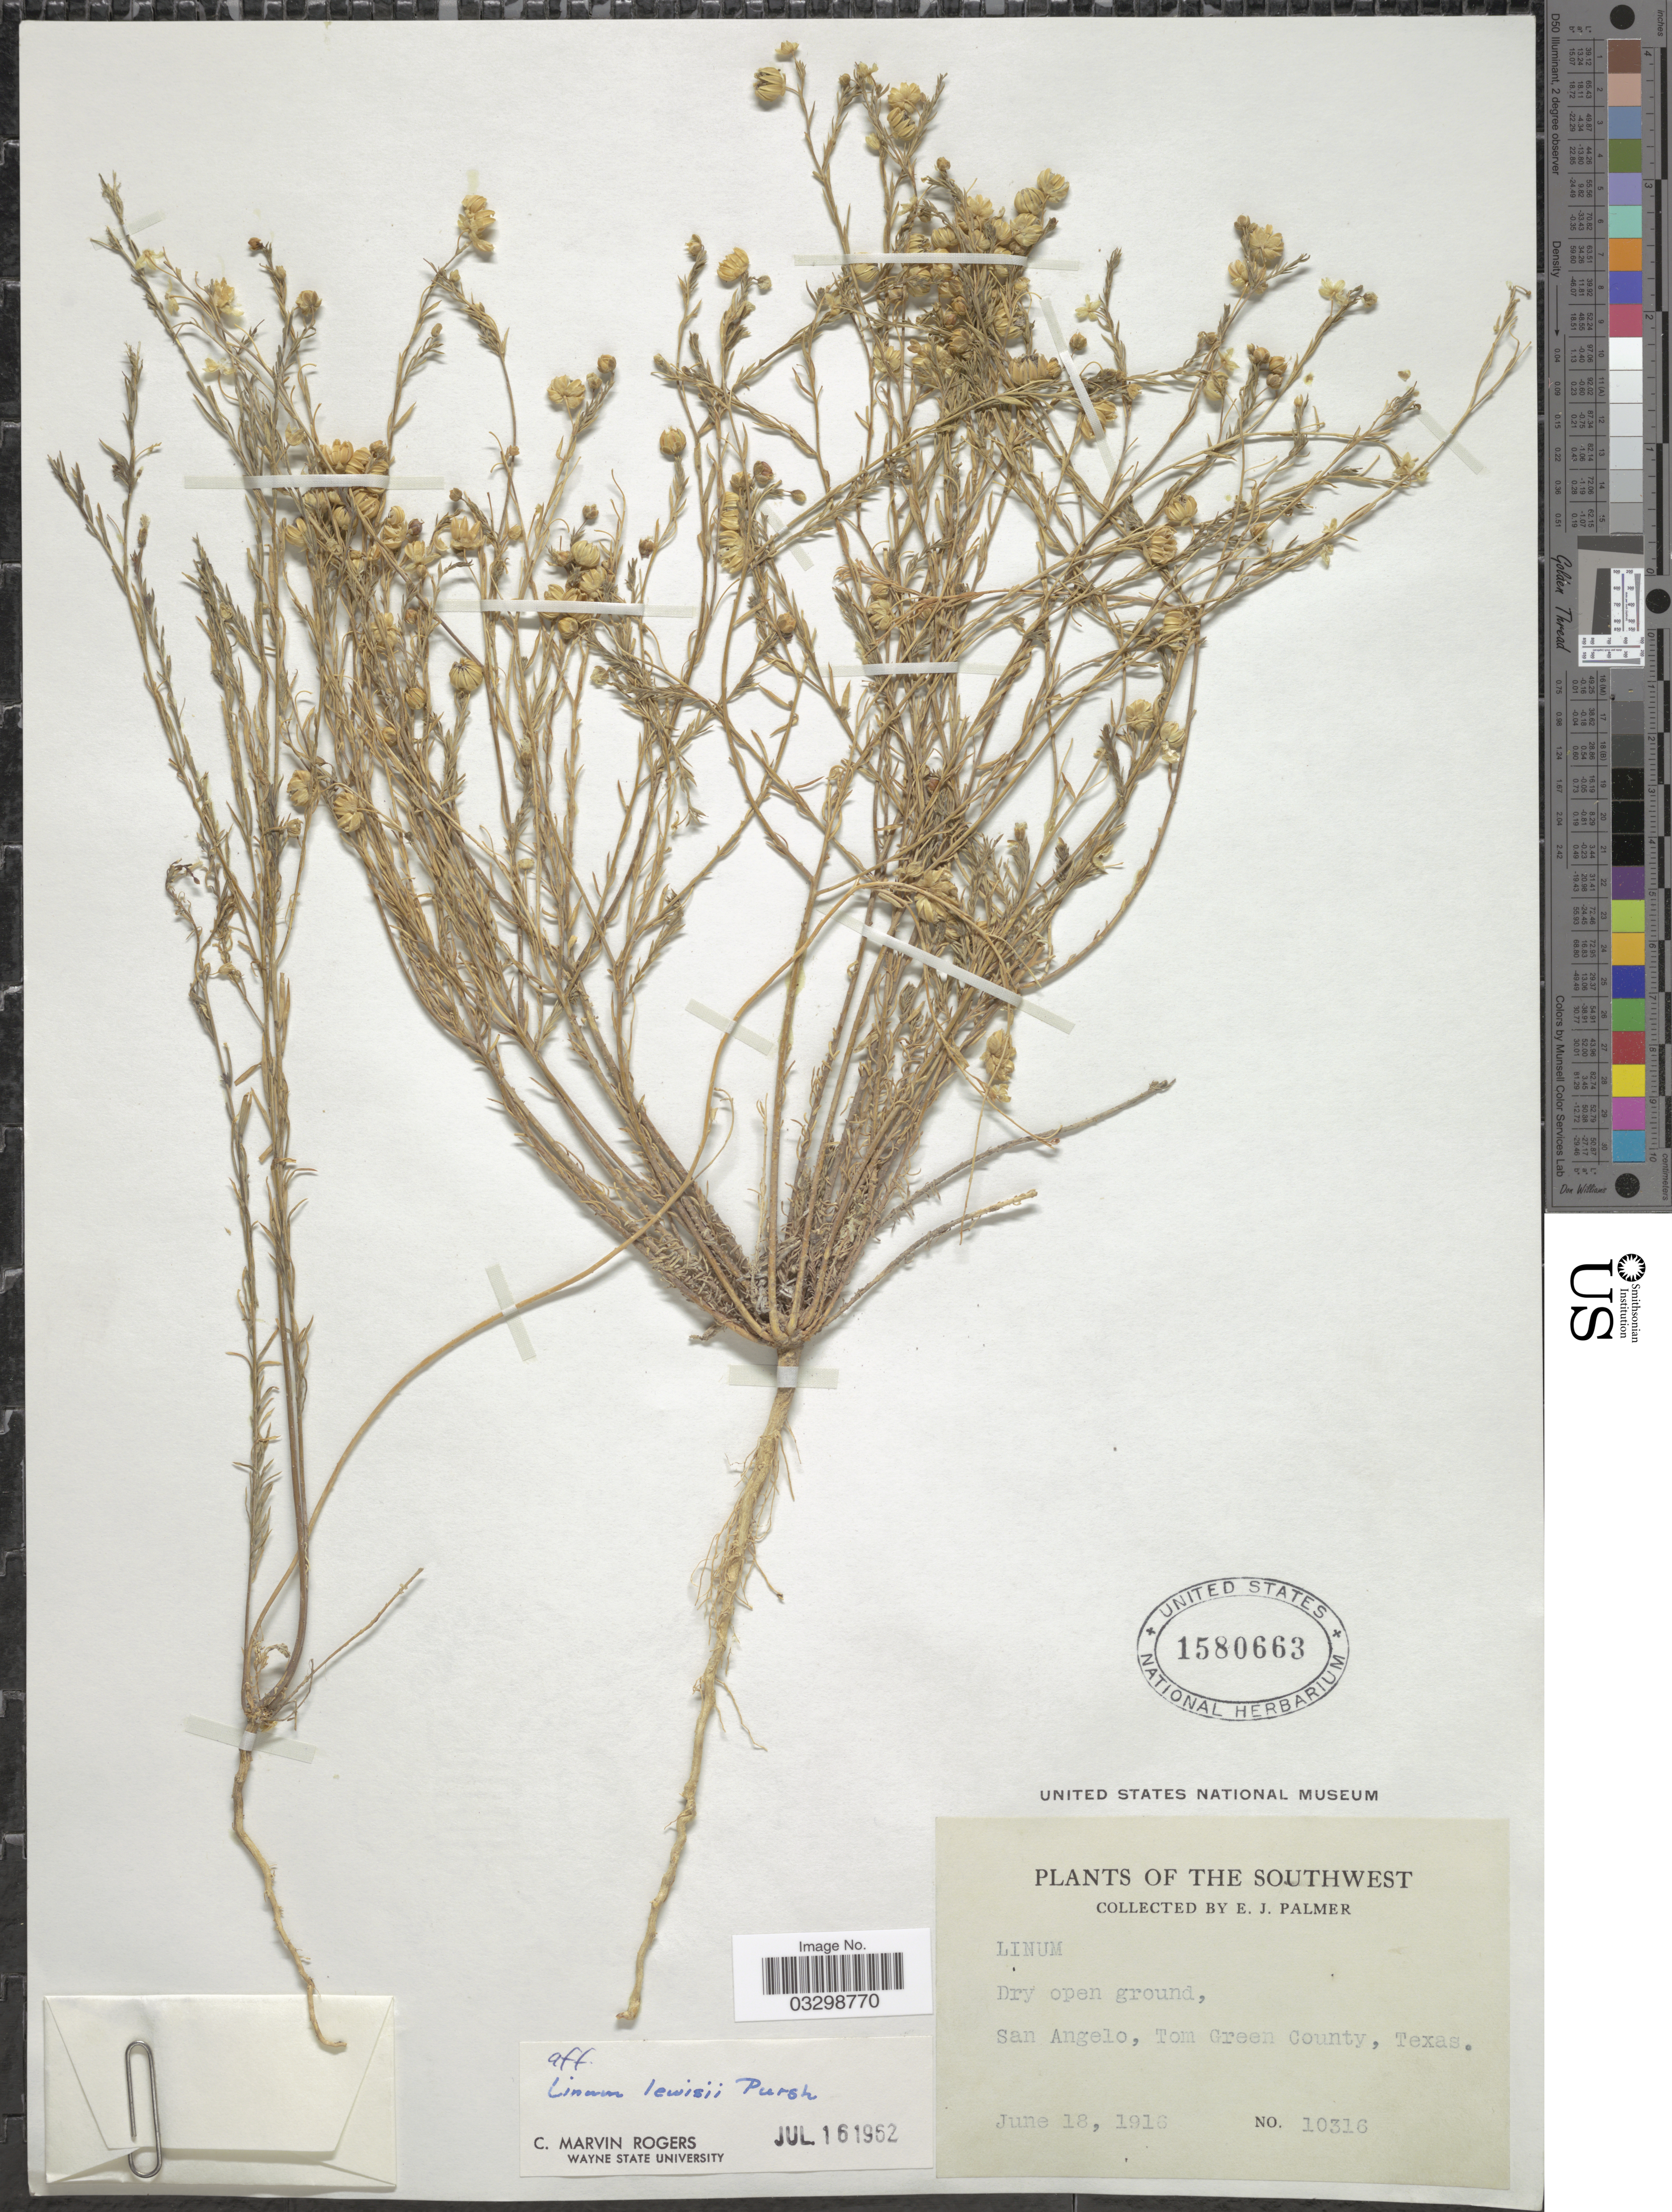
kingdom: Plantae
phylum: Tracheophyta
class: Magnoliopsida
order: Malpighiales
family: Linaceae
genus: Linum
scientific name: Linum lewisii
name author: Pursh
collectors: E. J. Palmer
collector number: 10316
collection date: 1916-06-18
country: United States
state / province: Texas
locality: The Southwest. San Angelo, Tom Green County.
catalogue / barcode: US 1580663